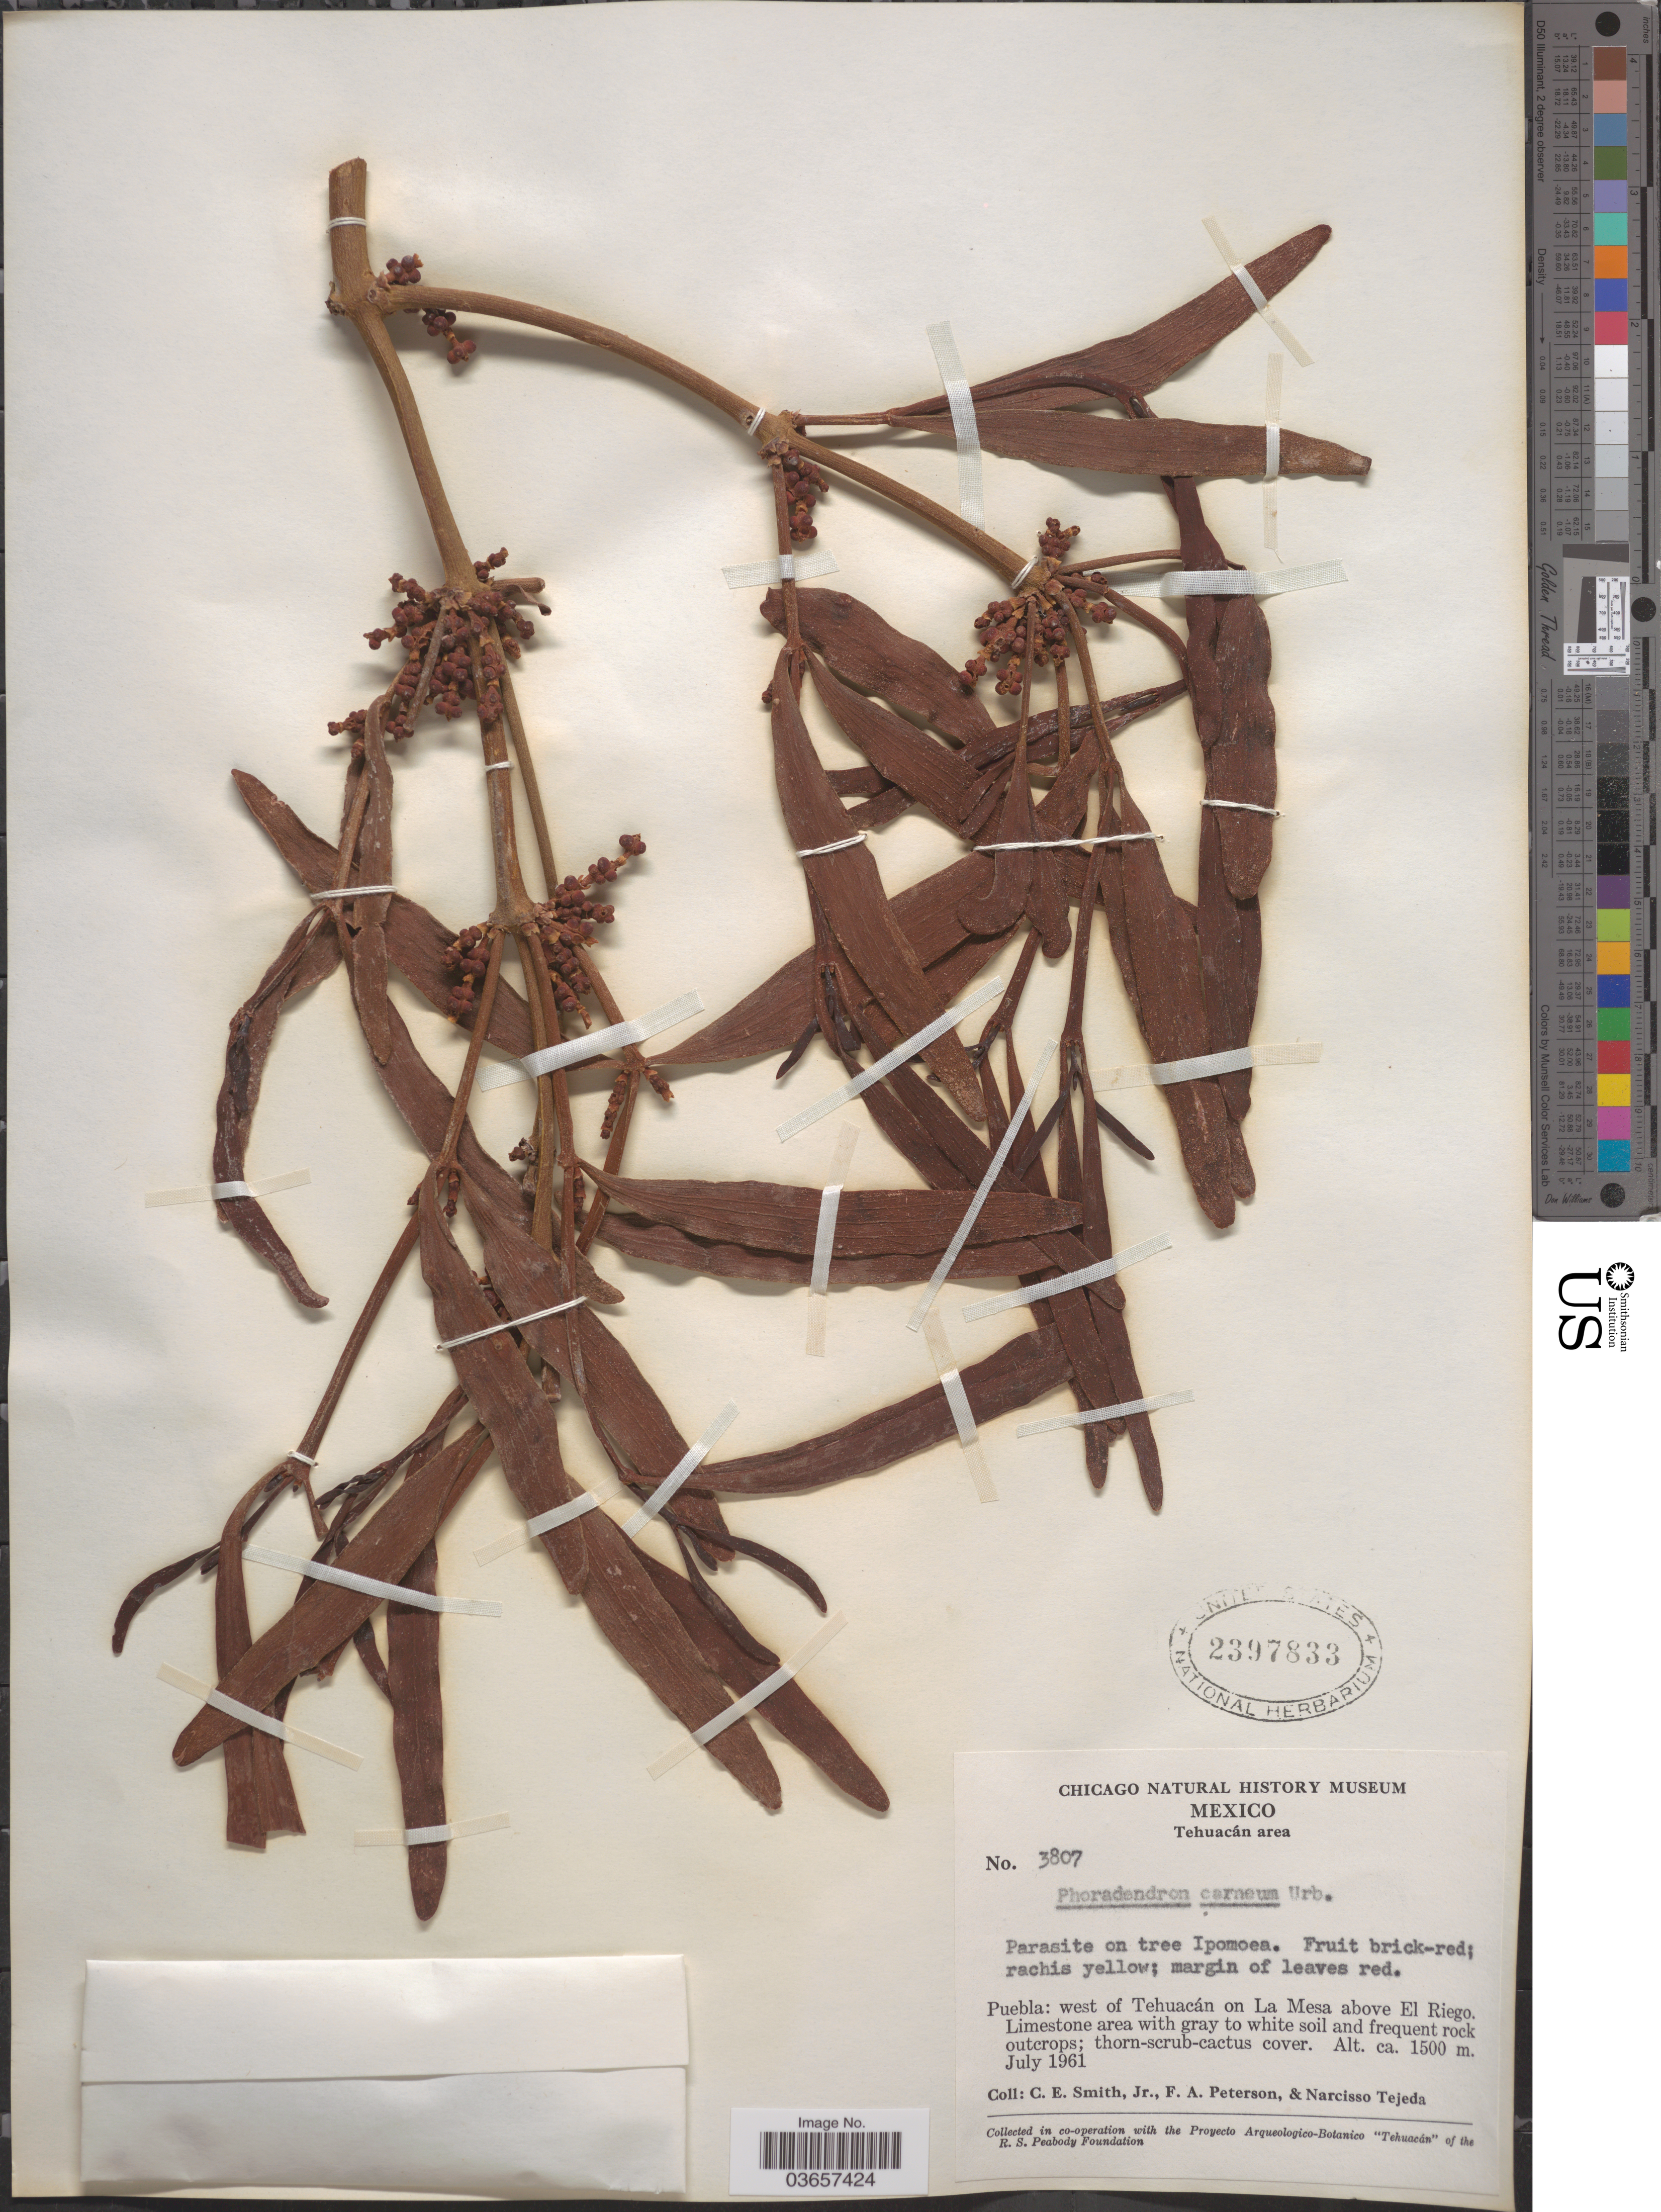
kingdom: Plantae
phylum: Tracheophyta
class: Magnoliopsida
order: Santalales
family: Viscaceae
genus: Phoradendron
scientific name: Phoradendron carneum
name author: Urb.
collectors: C. E. Smith Jr., F. A. Peterson & N. Tejeda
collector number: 3807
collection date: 1961-07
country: Mexico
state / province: Puebla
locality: Tehuacán area. West of Tehuacán on La Mesa above El Riego.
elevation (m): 1500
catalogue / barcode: US 2397833